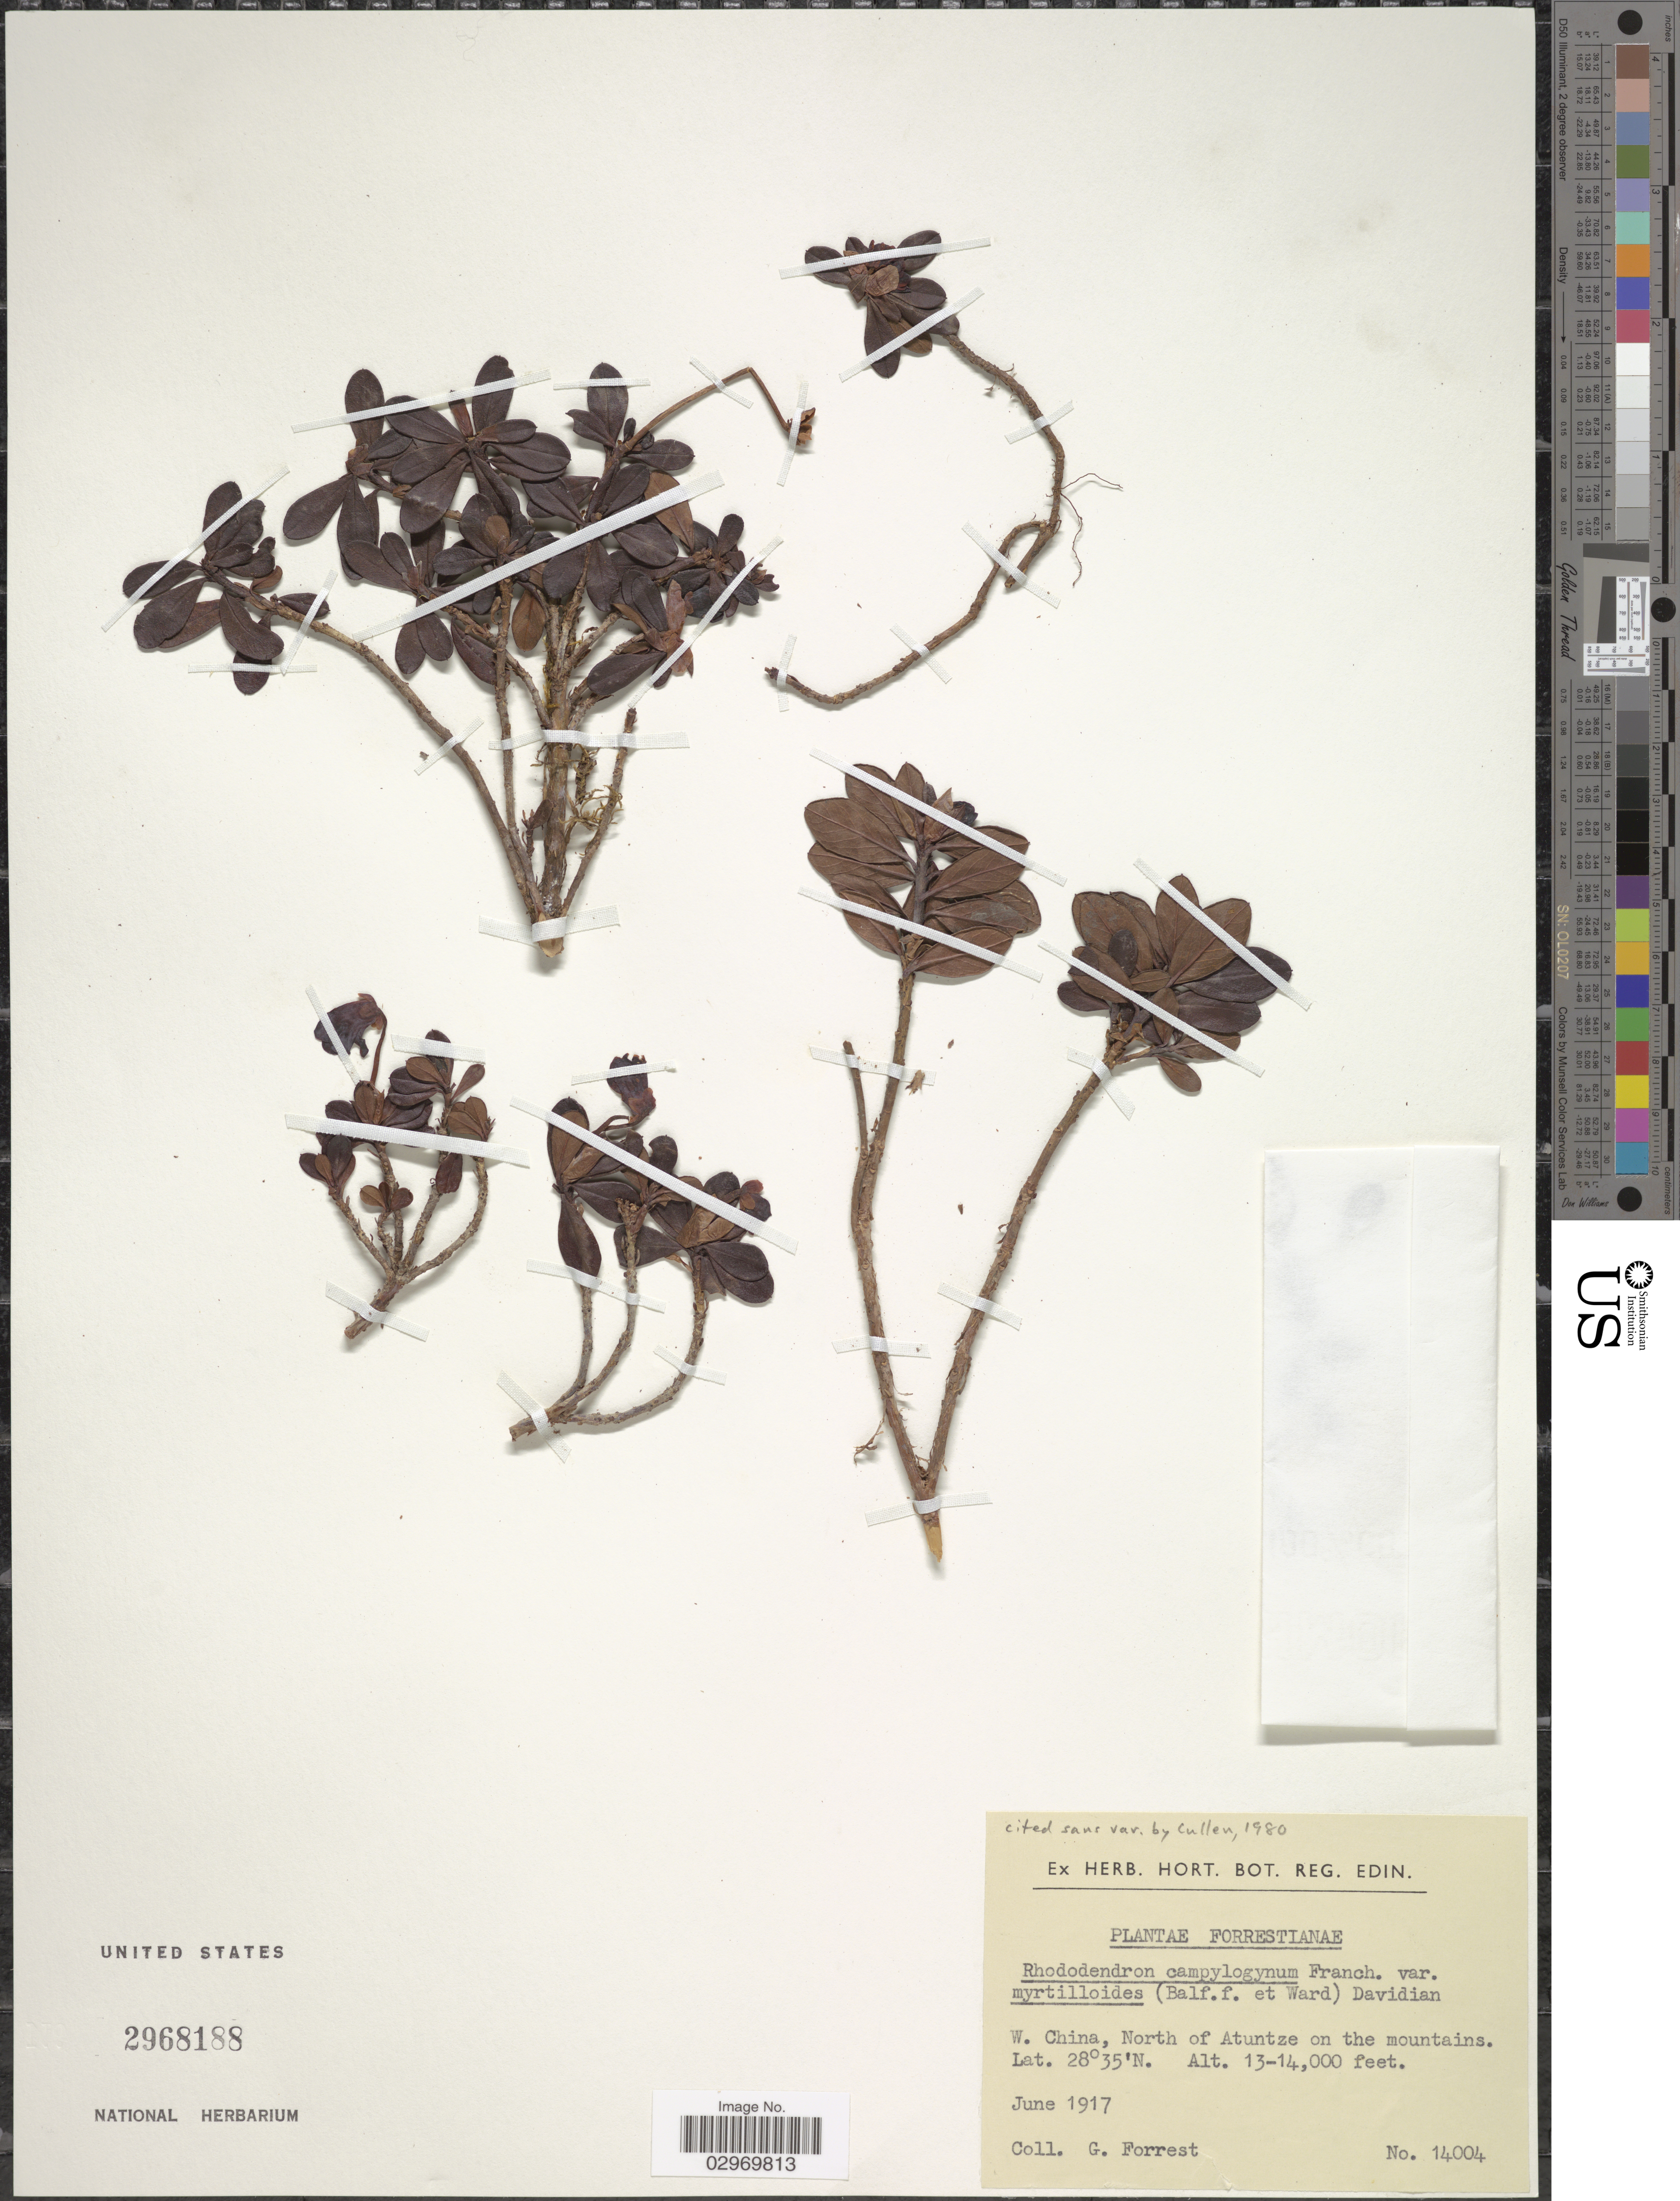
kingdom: Plantae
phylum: Tracheophyta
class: Magnoliopsida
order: Ericales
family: Ericaceae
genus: Rhododendron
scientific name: Rhododendron campylogynum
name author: Franch.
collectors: G. Forrest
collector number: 14004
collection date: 1917-06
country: China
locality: W. China, North of Atuntze on the mountains.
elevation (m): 3962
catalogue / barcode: US 2968188